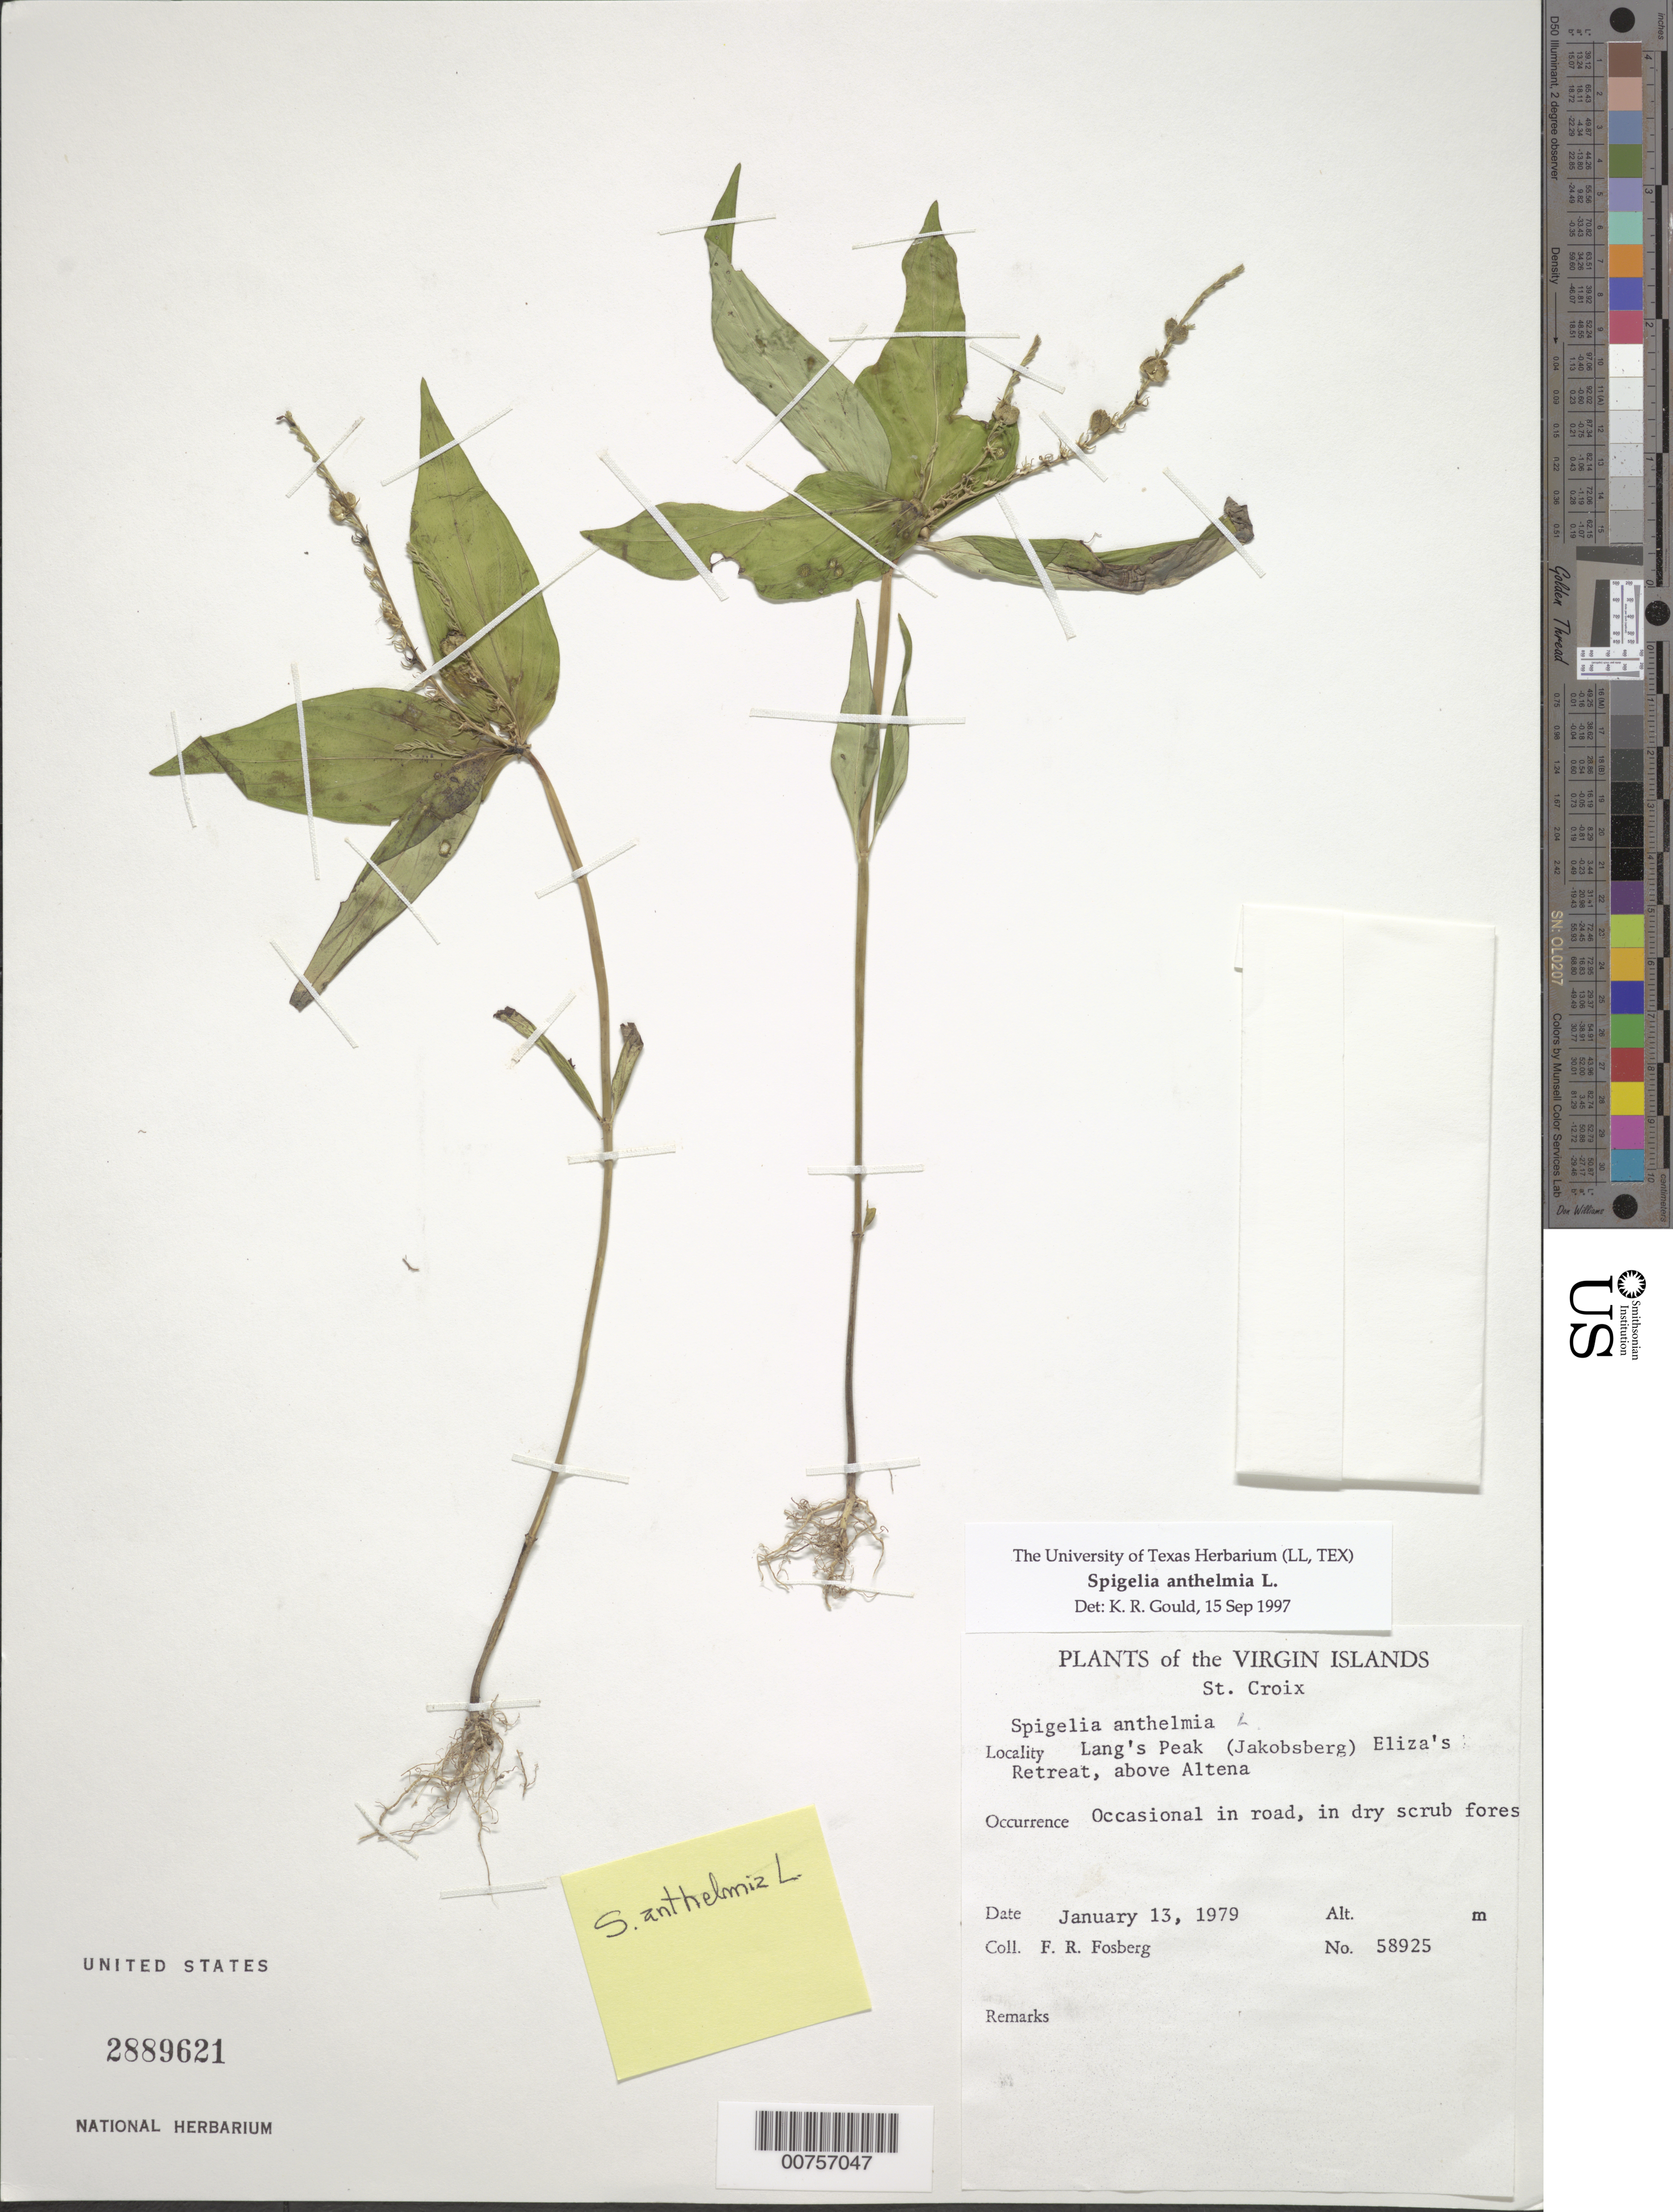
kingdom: Plantae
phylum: Tracheophyta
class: Magnoliopsida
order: Gentianales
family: Loganiaceae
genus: Spigelia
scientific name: Spigelia anthelmia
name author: L.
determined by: Gould, K. R.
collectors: F. R. Fosberg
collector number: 58925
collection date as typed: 13 Jan 1979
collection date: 1979-01-13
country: U.S. Virgin Islands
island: St. Croix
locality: Lang's Peak (Jakobsberg) Eliza's Retreat, above Altena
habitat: Occasional in road, in dry scrub forest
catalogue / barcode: US 2889621